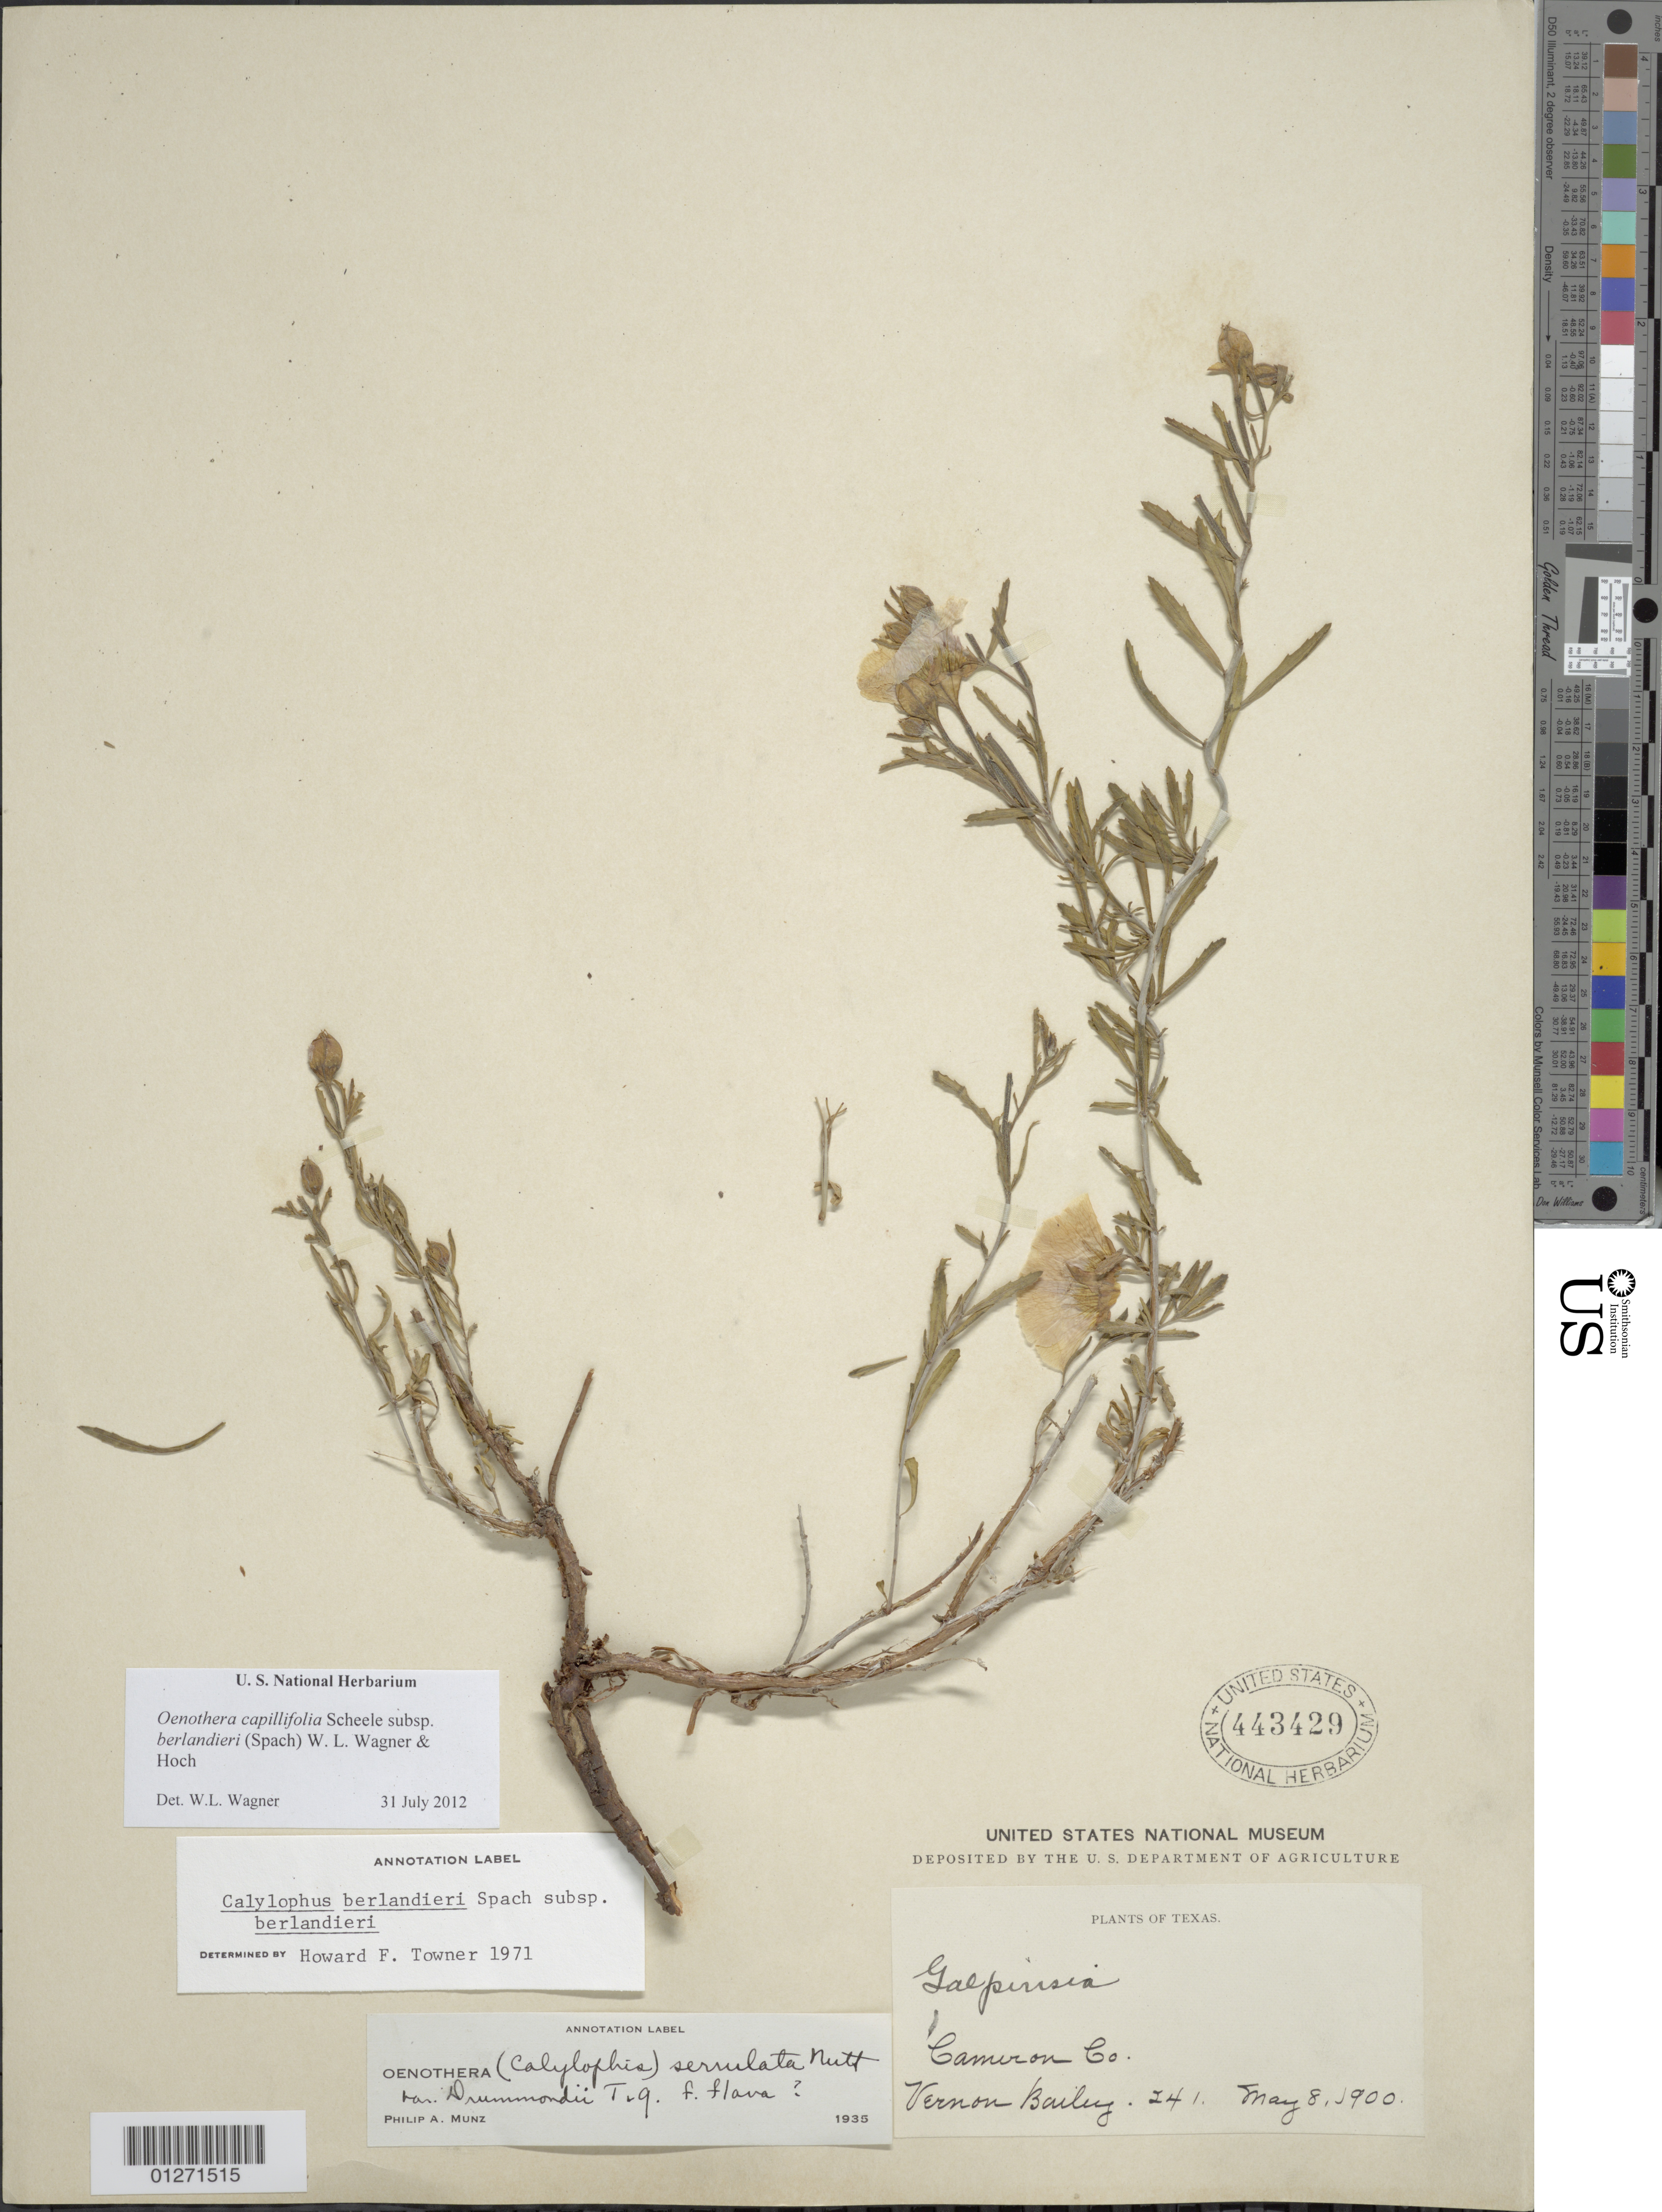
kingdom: Plantae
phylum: Tracheophyta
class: Magnoliopsida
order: Myrtales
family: Onagraceae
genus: Oenothera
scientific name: Oenothera capillifolia subsp. berlandieri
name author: (Spach) W.L. Wagner & Hoch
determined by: Wagner, W. L., (BOT), Smithsonian Institution - National Museum of Natural History (UNITED STATES)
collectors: V. O. Bailey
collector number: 241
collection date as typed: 08 May 1900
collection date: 1900-05-08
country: United States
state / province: Texas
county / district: Cameron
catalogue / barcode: US 443429